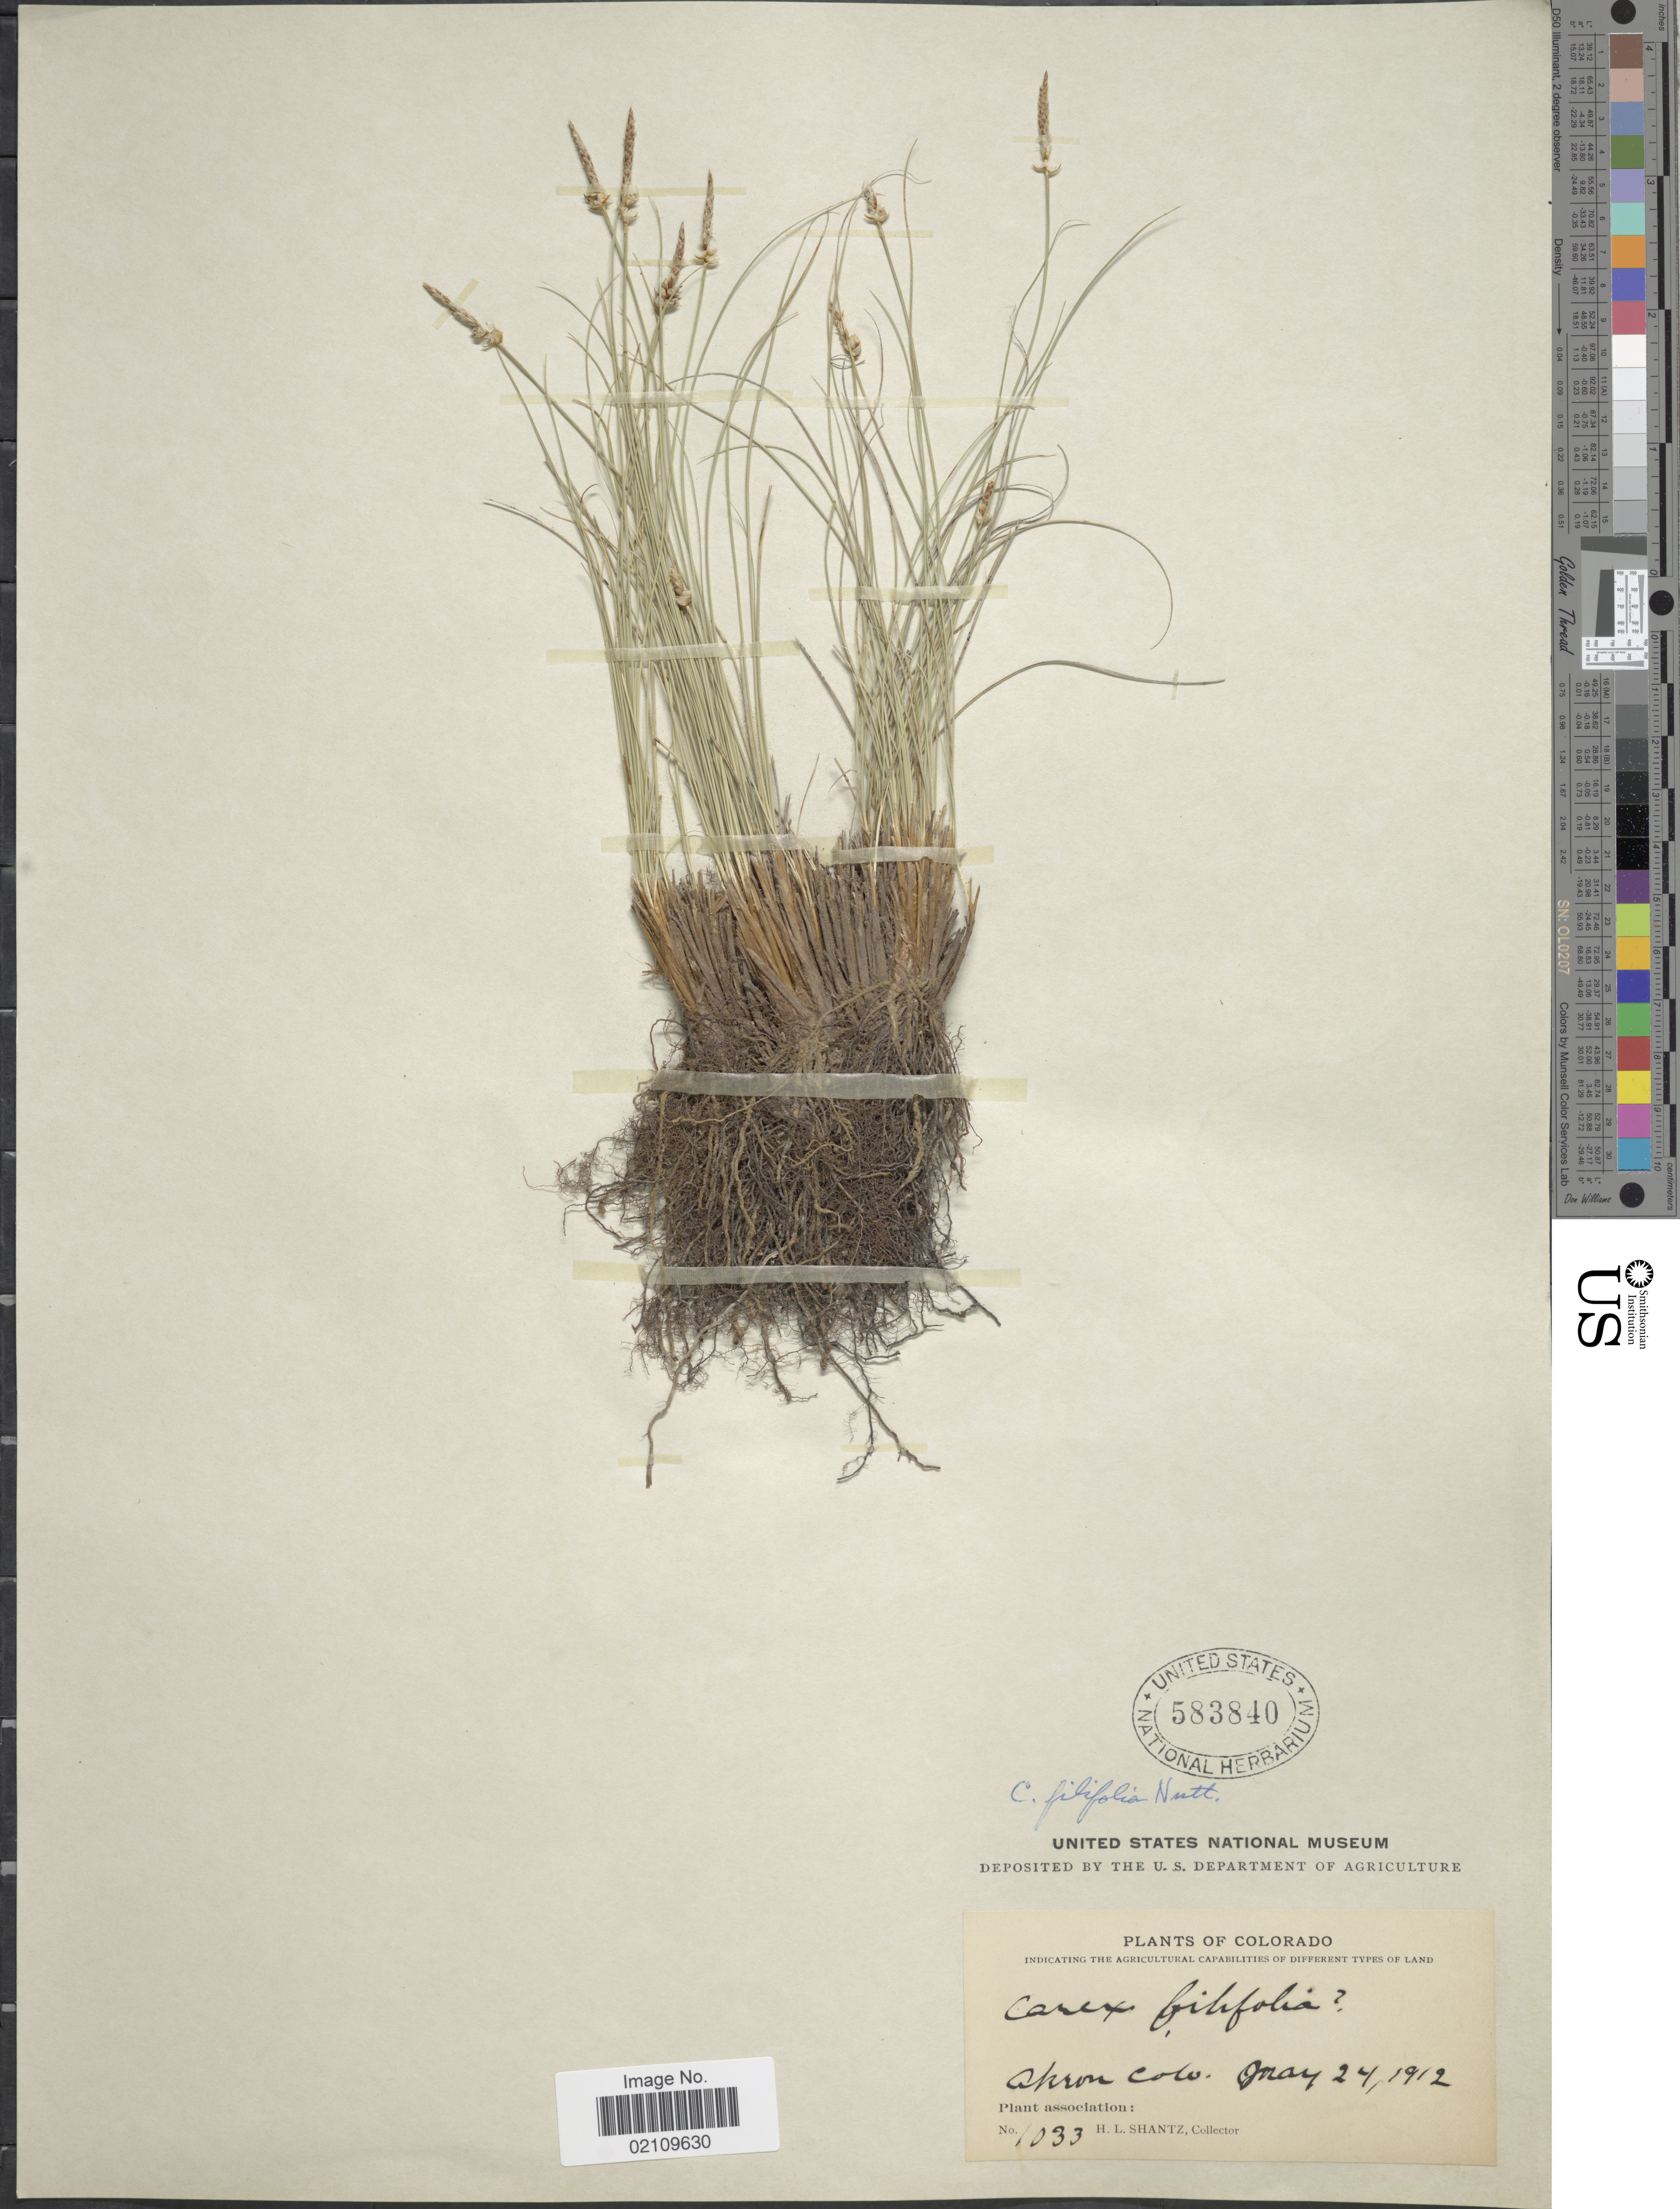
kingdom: Plantae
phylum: Tracheophyta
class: Liliopsida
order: Poales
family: Cyperaceae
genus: Carex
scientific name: Carex filifolia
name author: Nutt.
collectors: H. Shantz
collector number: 1033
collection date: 1912-05-24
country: United States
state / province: Colorado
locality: Akron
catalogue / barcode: US 583840